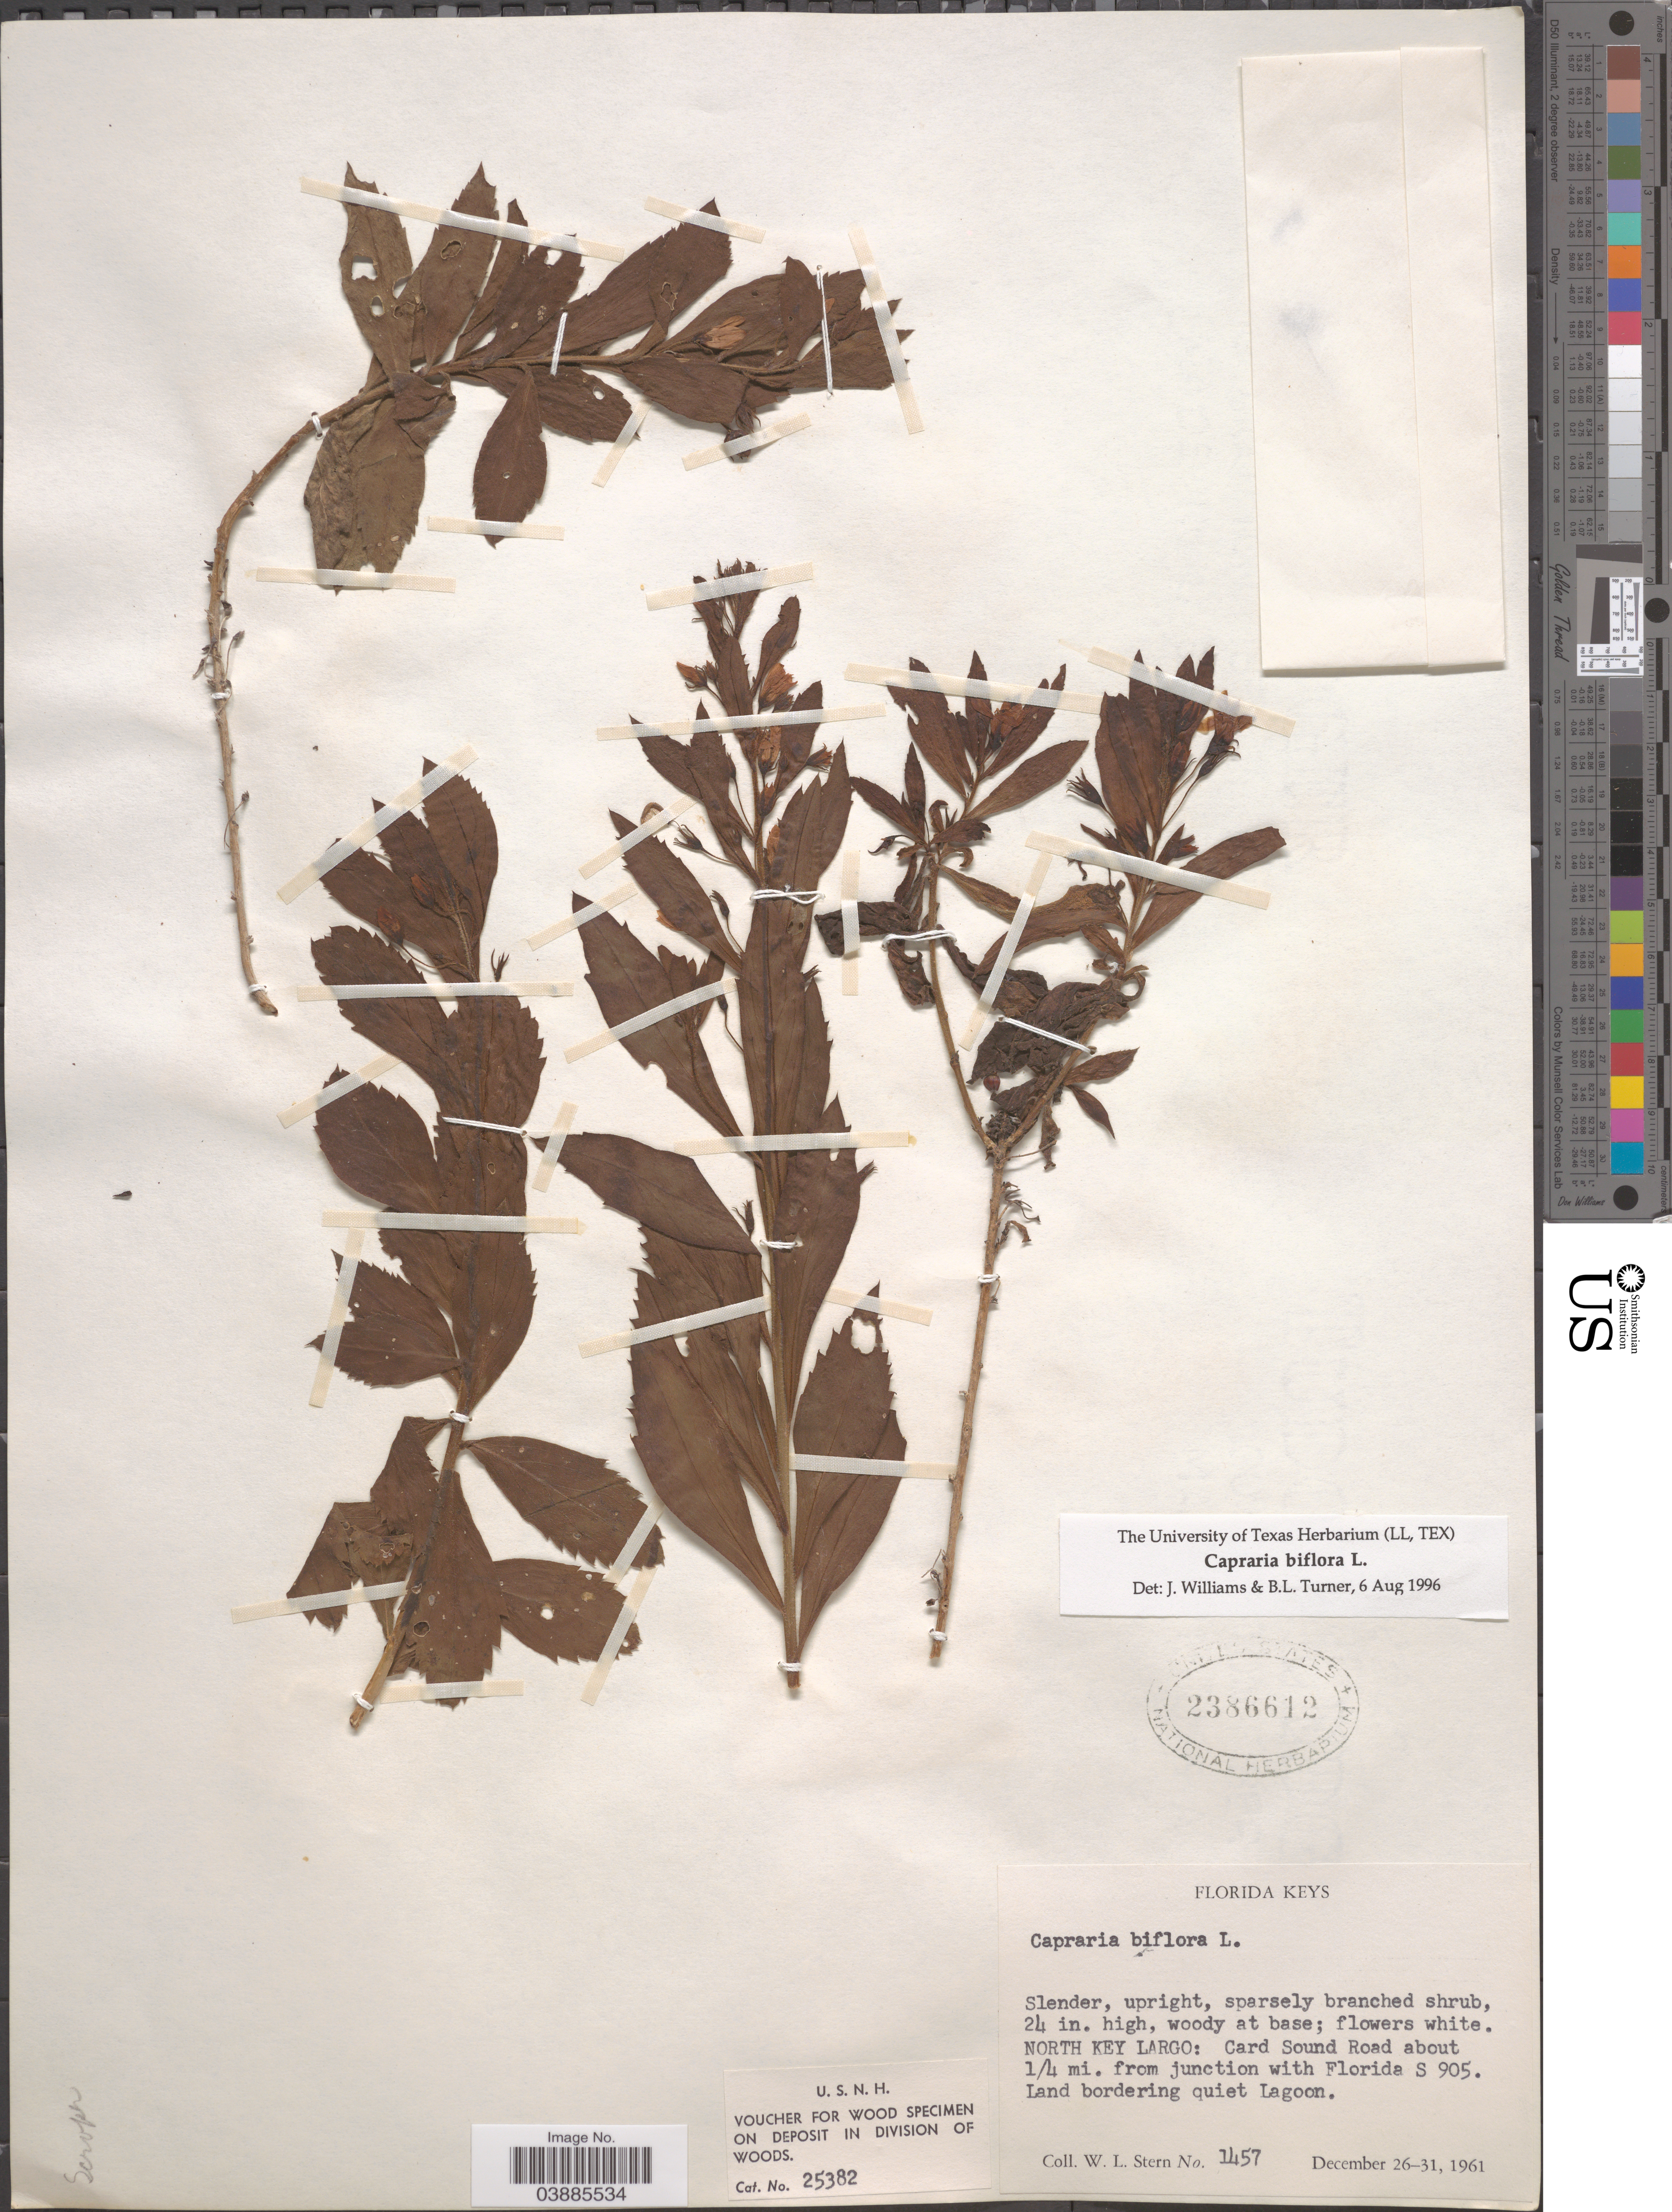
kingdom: Plantae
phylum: Tracheophyta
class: Magnoliopsida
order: Lamiales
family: Scrophulariaceae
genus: Capraria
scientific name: Capraria biflora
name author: L.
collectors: W. L. Stern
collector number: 1457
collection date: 1961-12-26/1961-12-31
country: United States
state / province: Florida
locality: North Key Largo: Card Sound Road about ¼ mi. from junction with Florida S 905. Land bordering quiet Lagoon.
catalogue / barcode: US 2386612